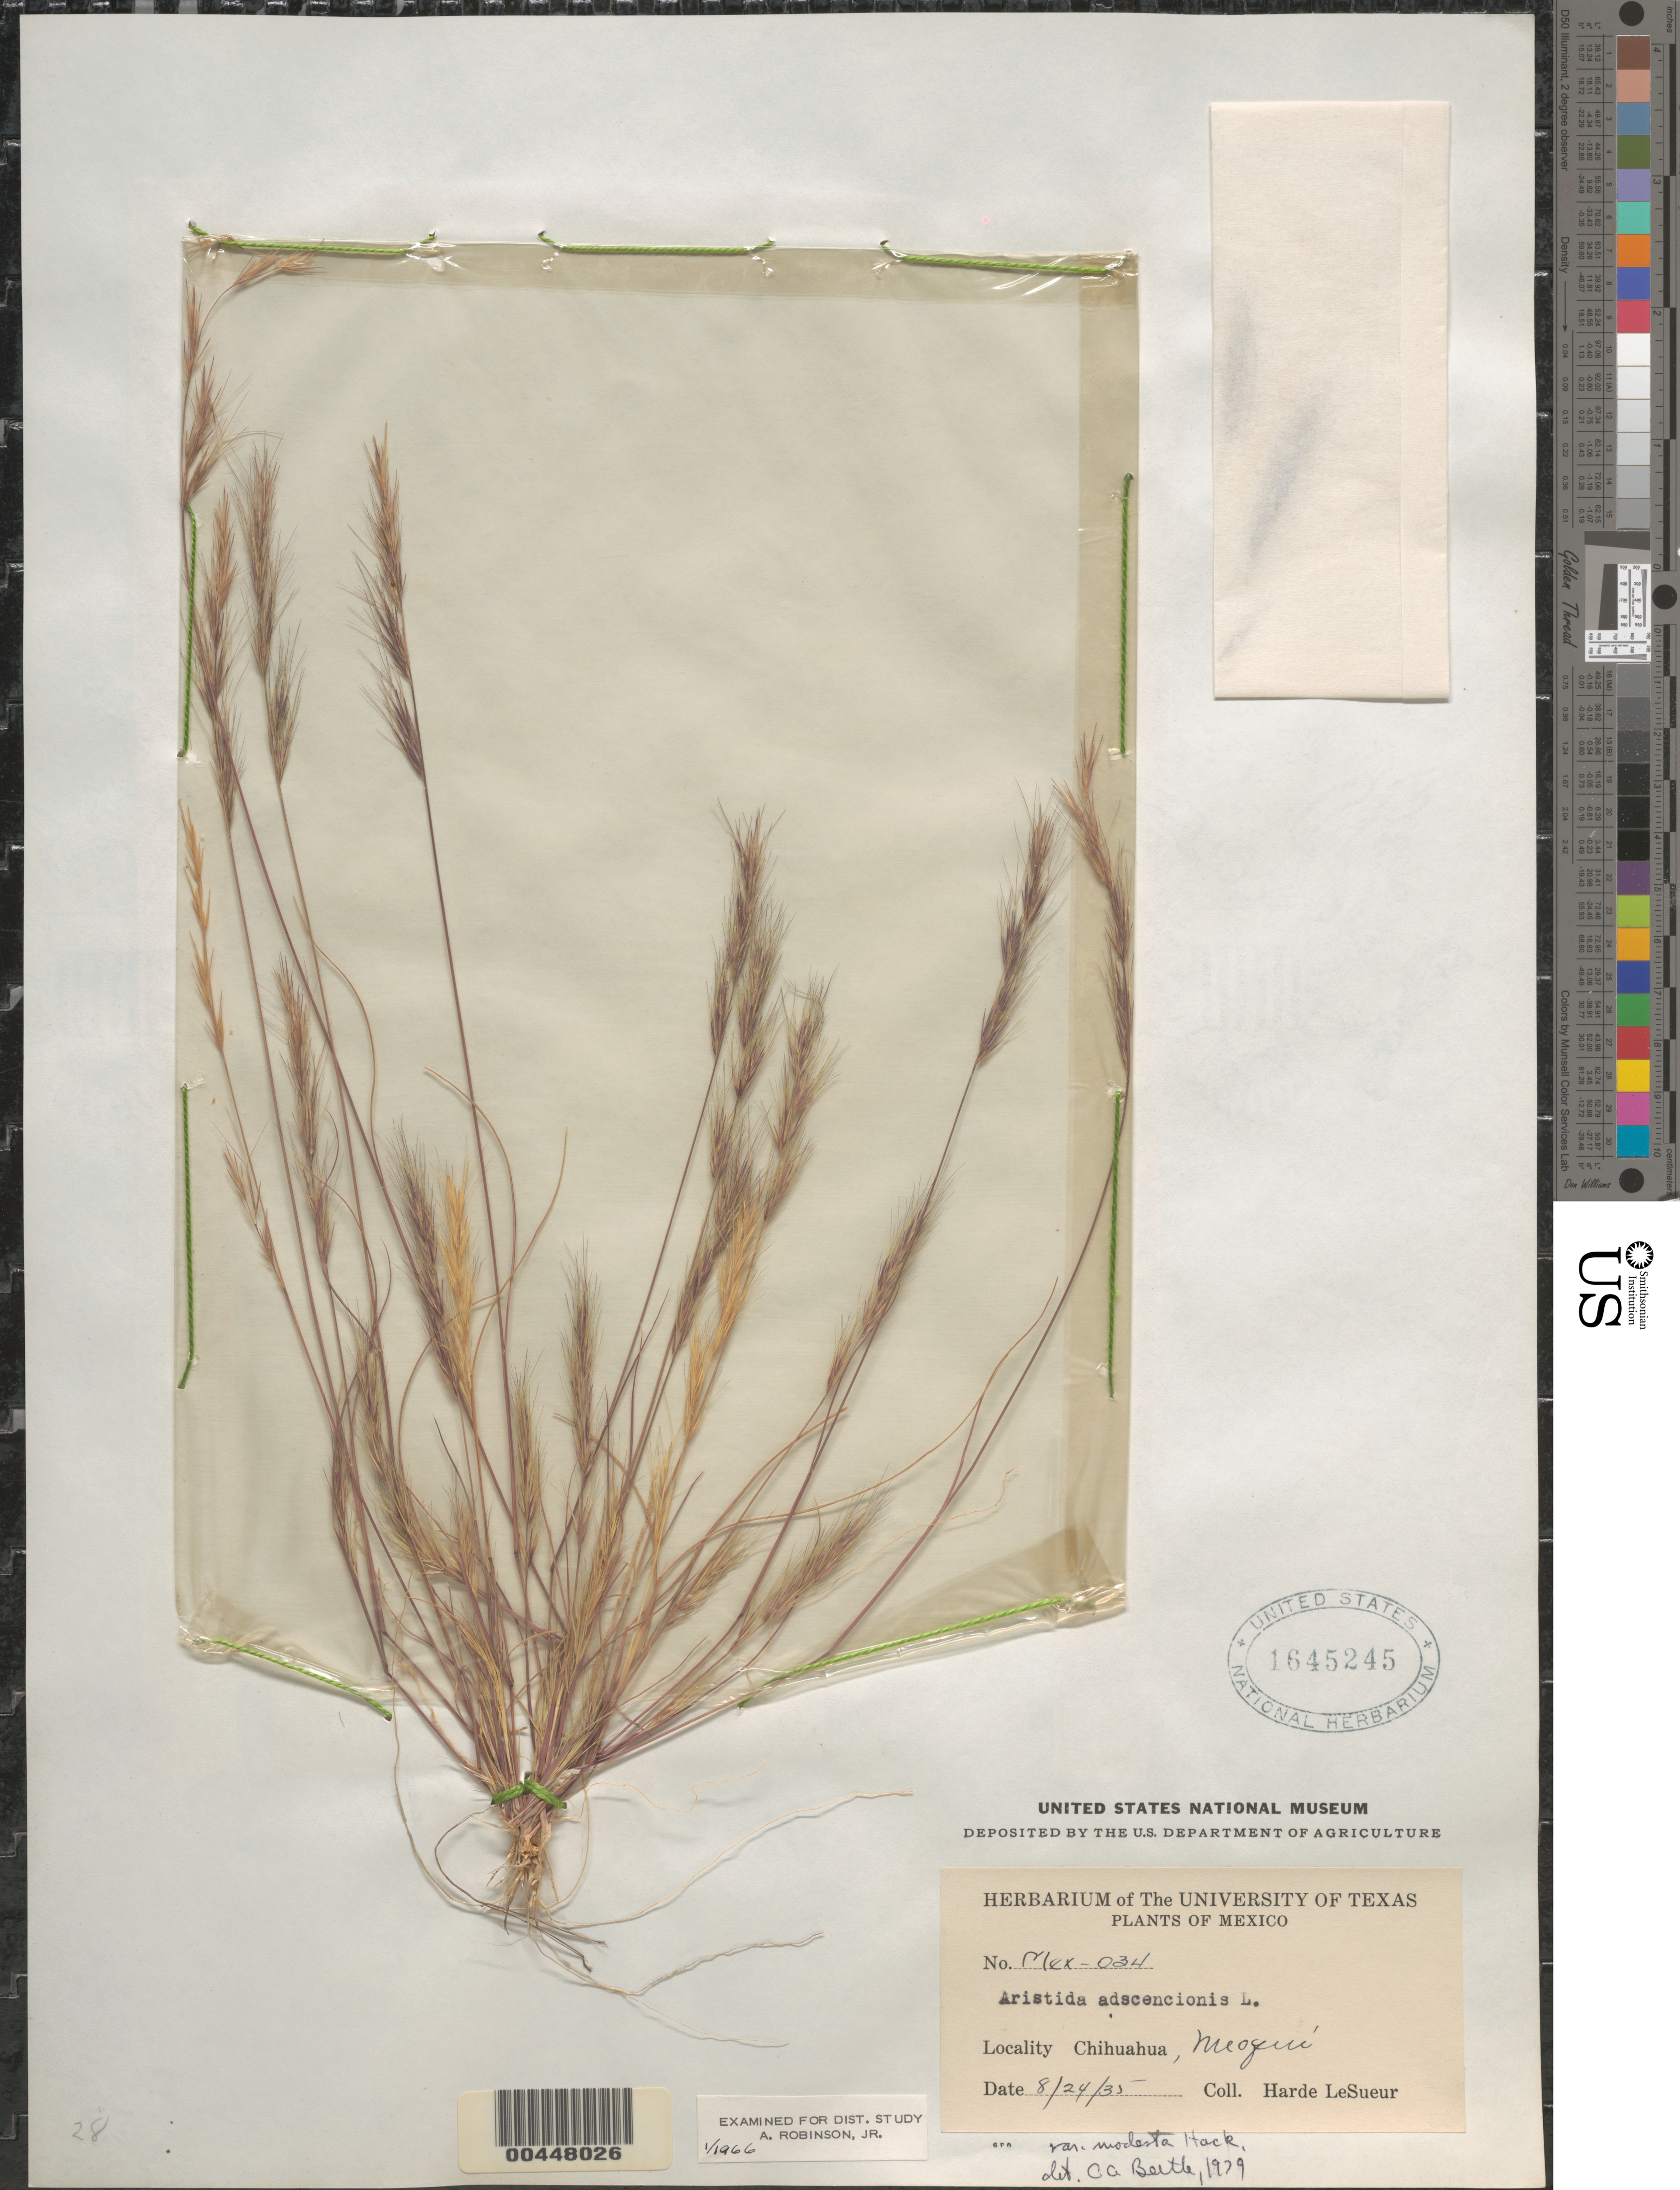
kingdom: Plantae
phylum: Tracheophyta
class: Liliopsida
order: Poales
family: Poaceae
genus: Aristida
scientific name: Aristida adscensionis var. modesta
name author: Hack. in Stuck.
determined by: Beetle, Alan A.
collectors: D. H. LeSueur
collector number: Mex-034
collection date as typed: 24 Aug 1935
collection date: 1935-08-24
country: Mexico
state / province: Chihuahua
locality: Meoqué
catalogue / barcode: US 1645245